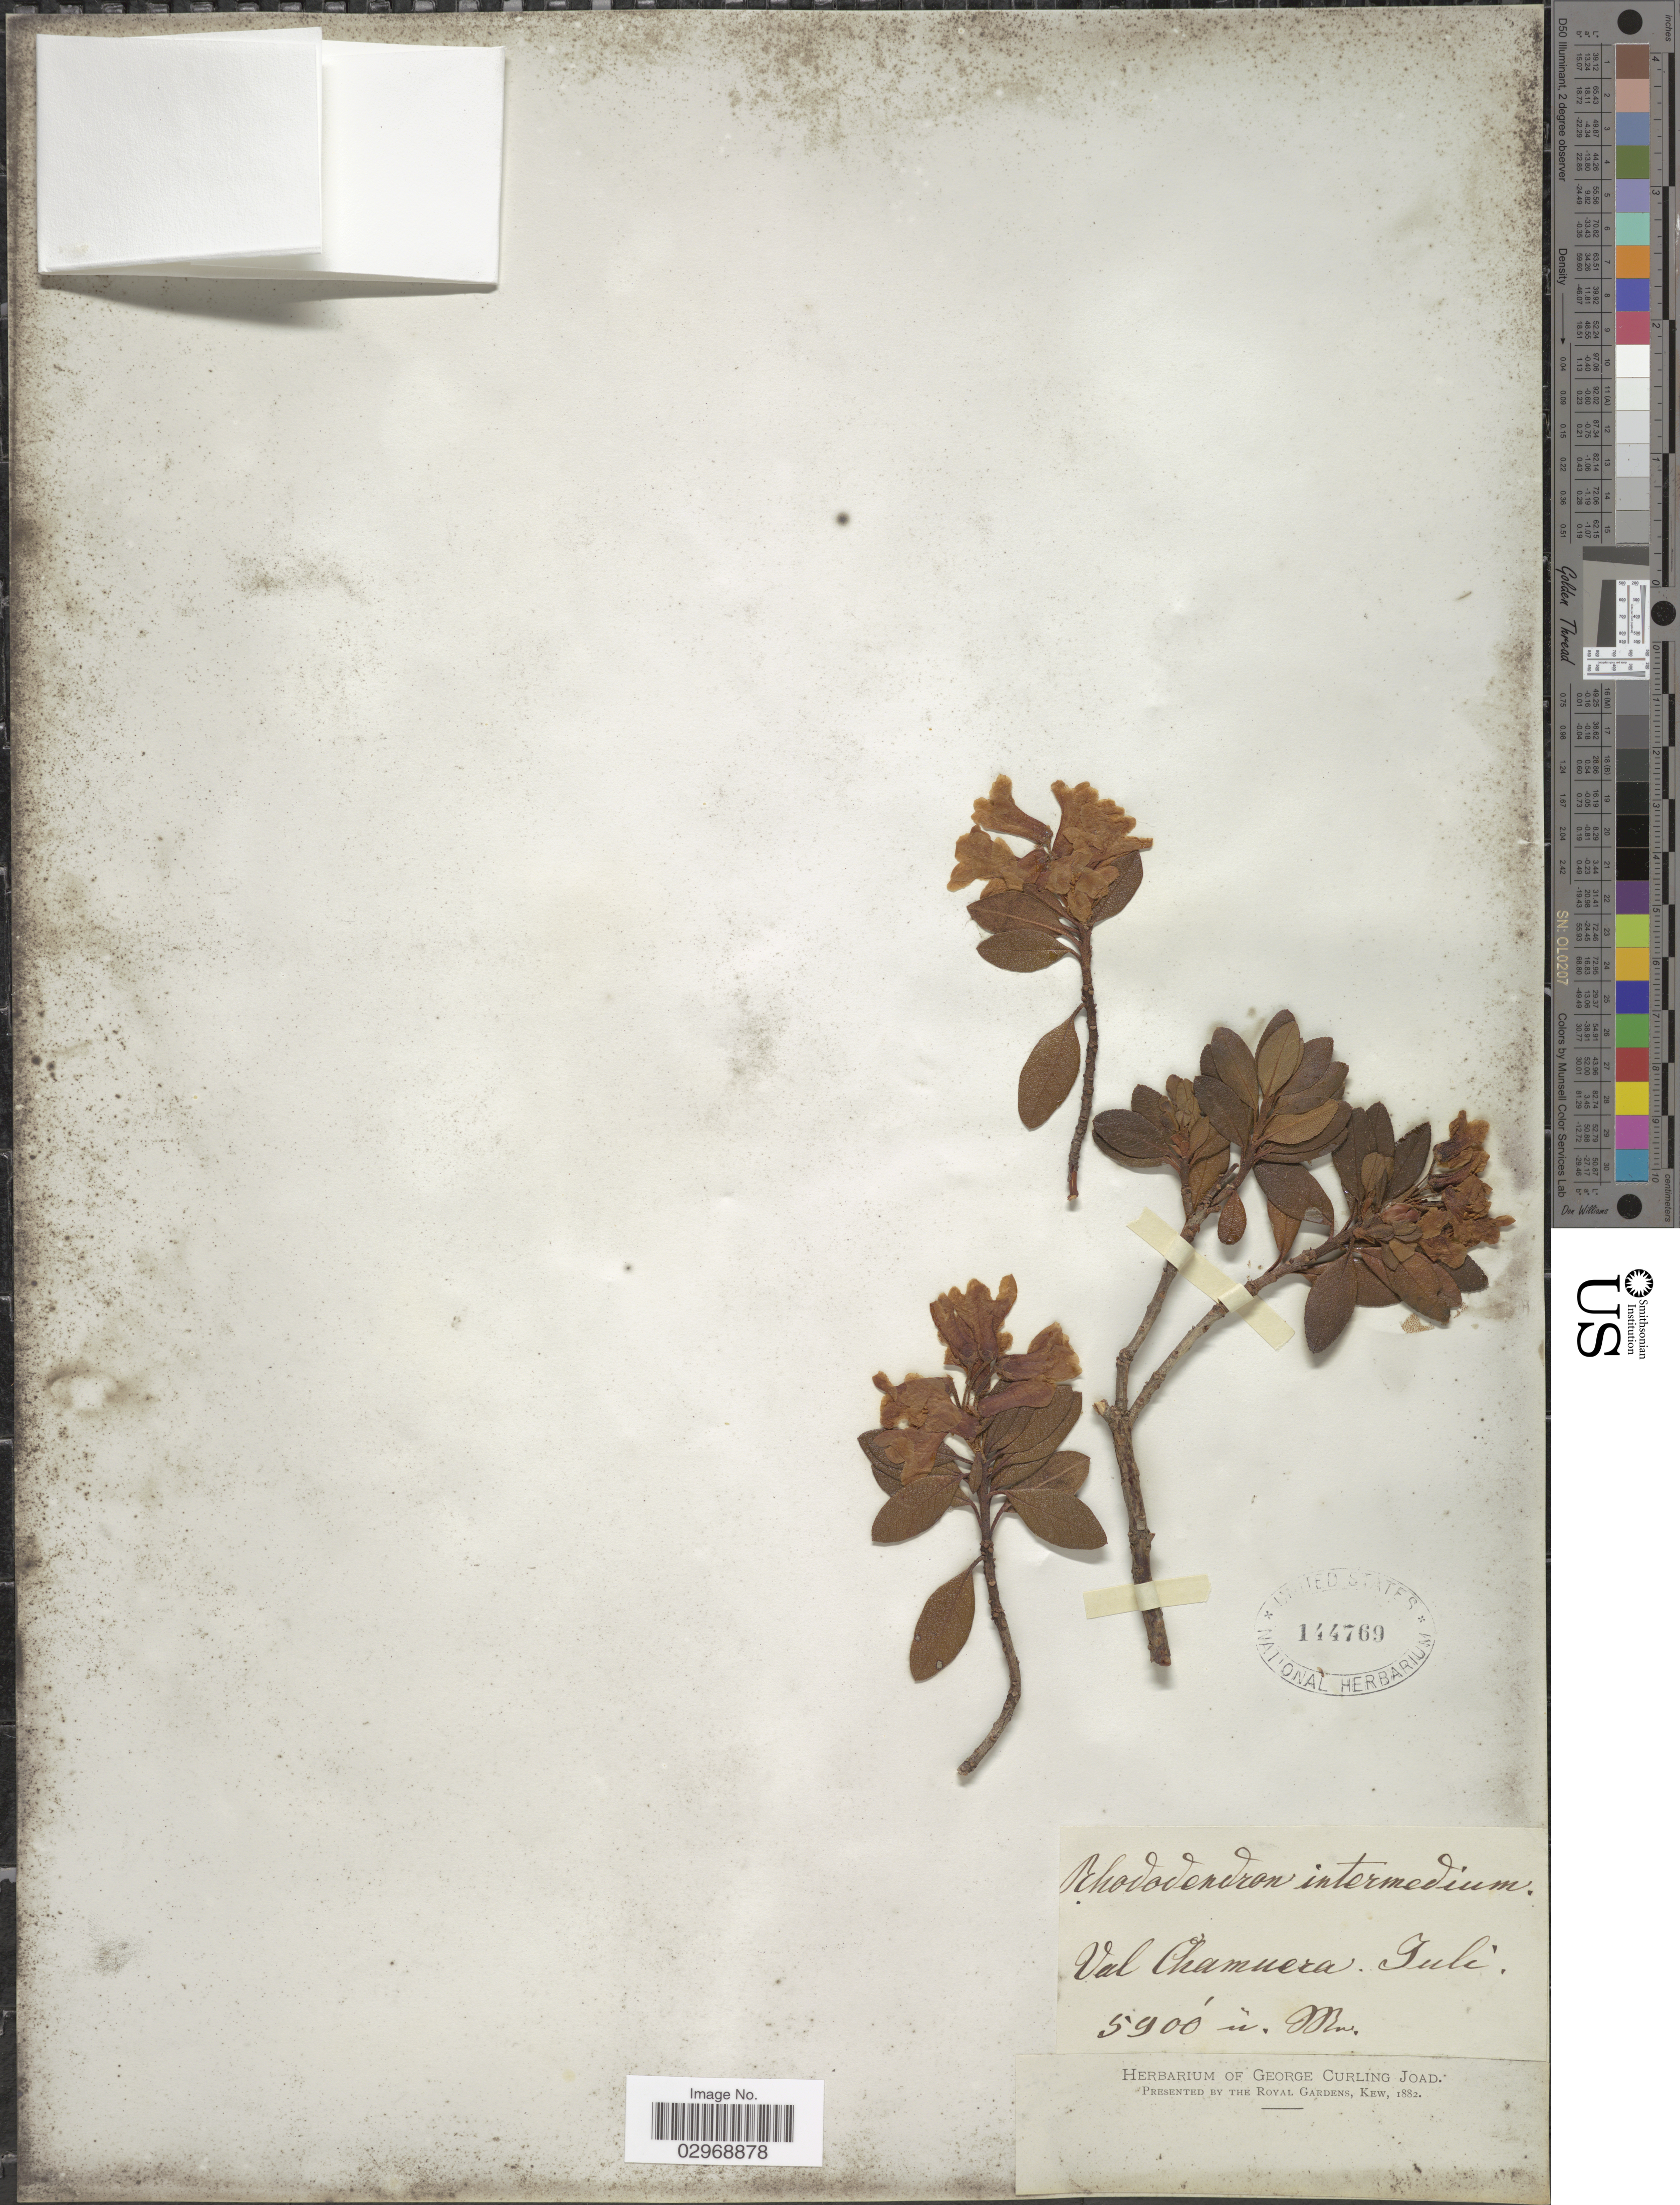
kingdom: Plantae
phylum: Tracheophyta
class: Magnoliopsida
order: Ericales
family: Ericaceae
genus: Rhododendron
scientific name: Rhododendron x intermedium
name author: Tausch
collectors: ex herb. George Curling Joad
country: Switzerland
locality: Val Chamuera.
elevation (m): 5900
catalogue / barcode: US 144769